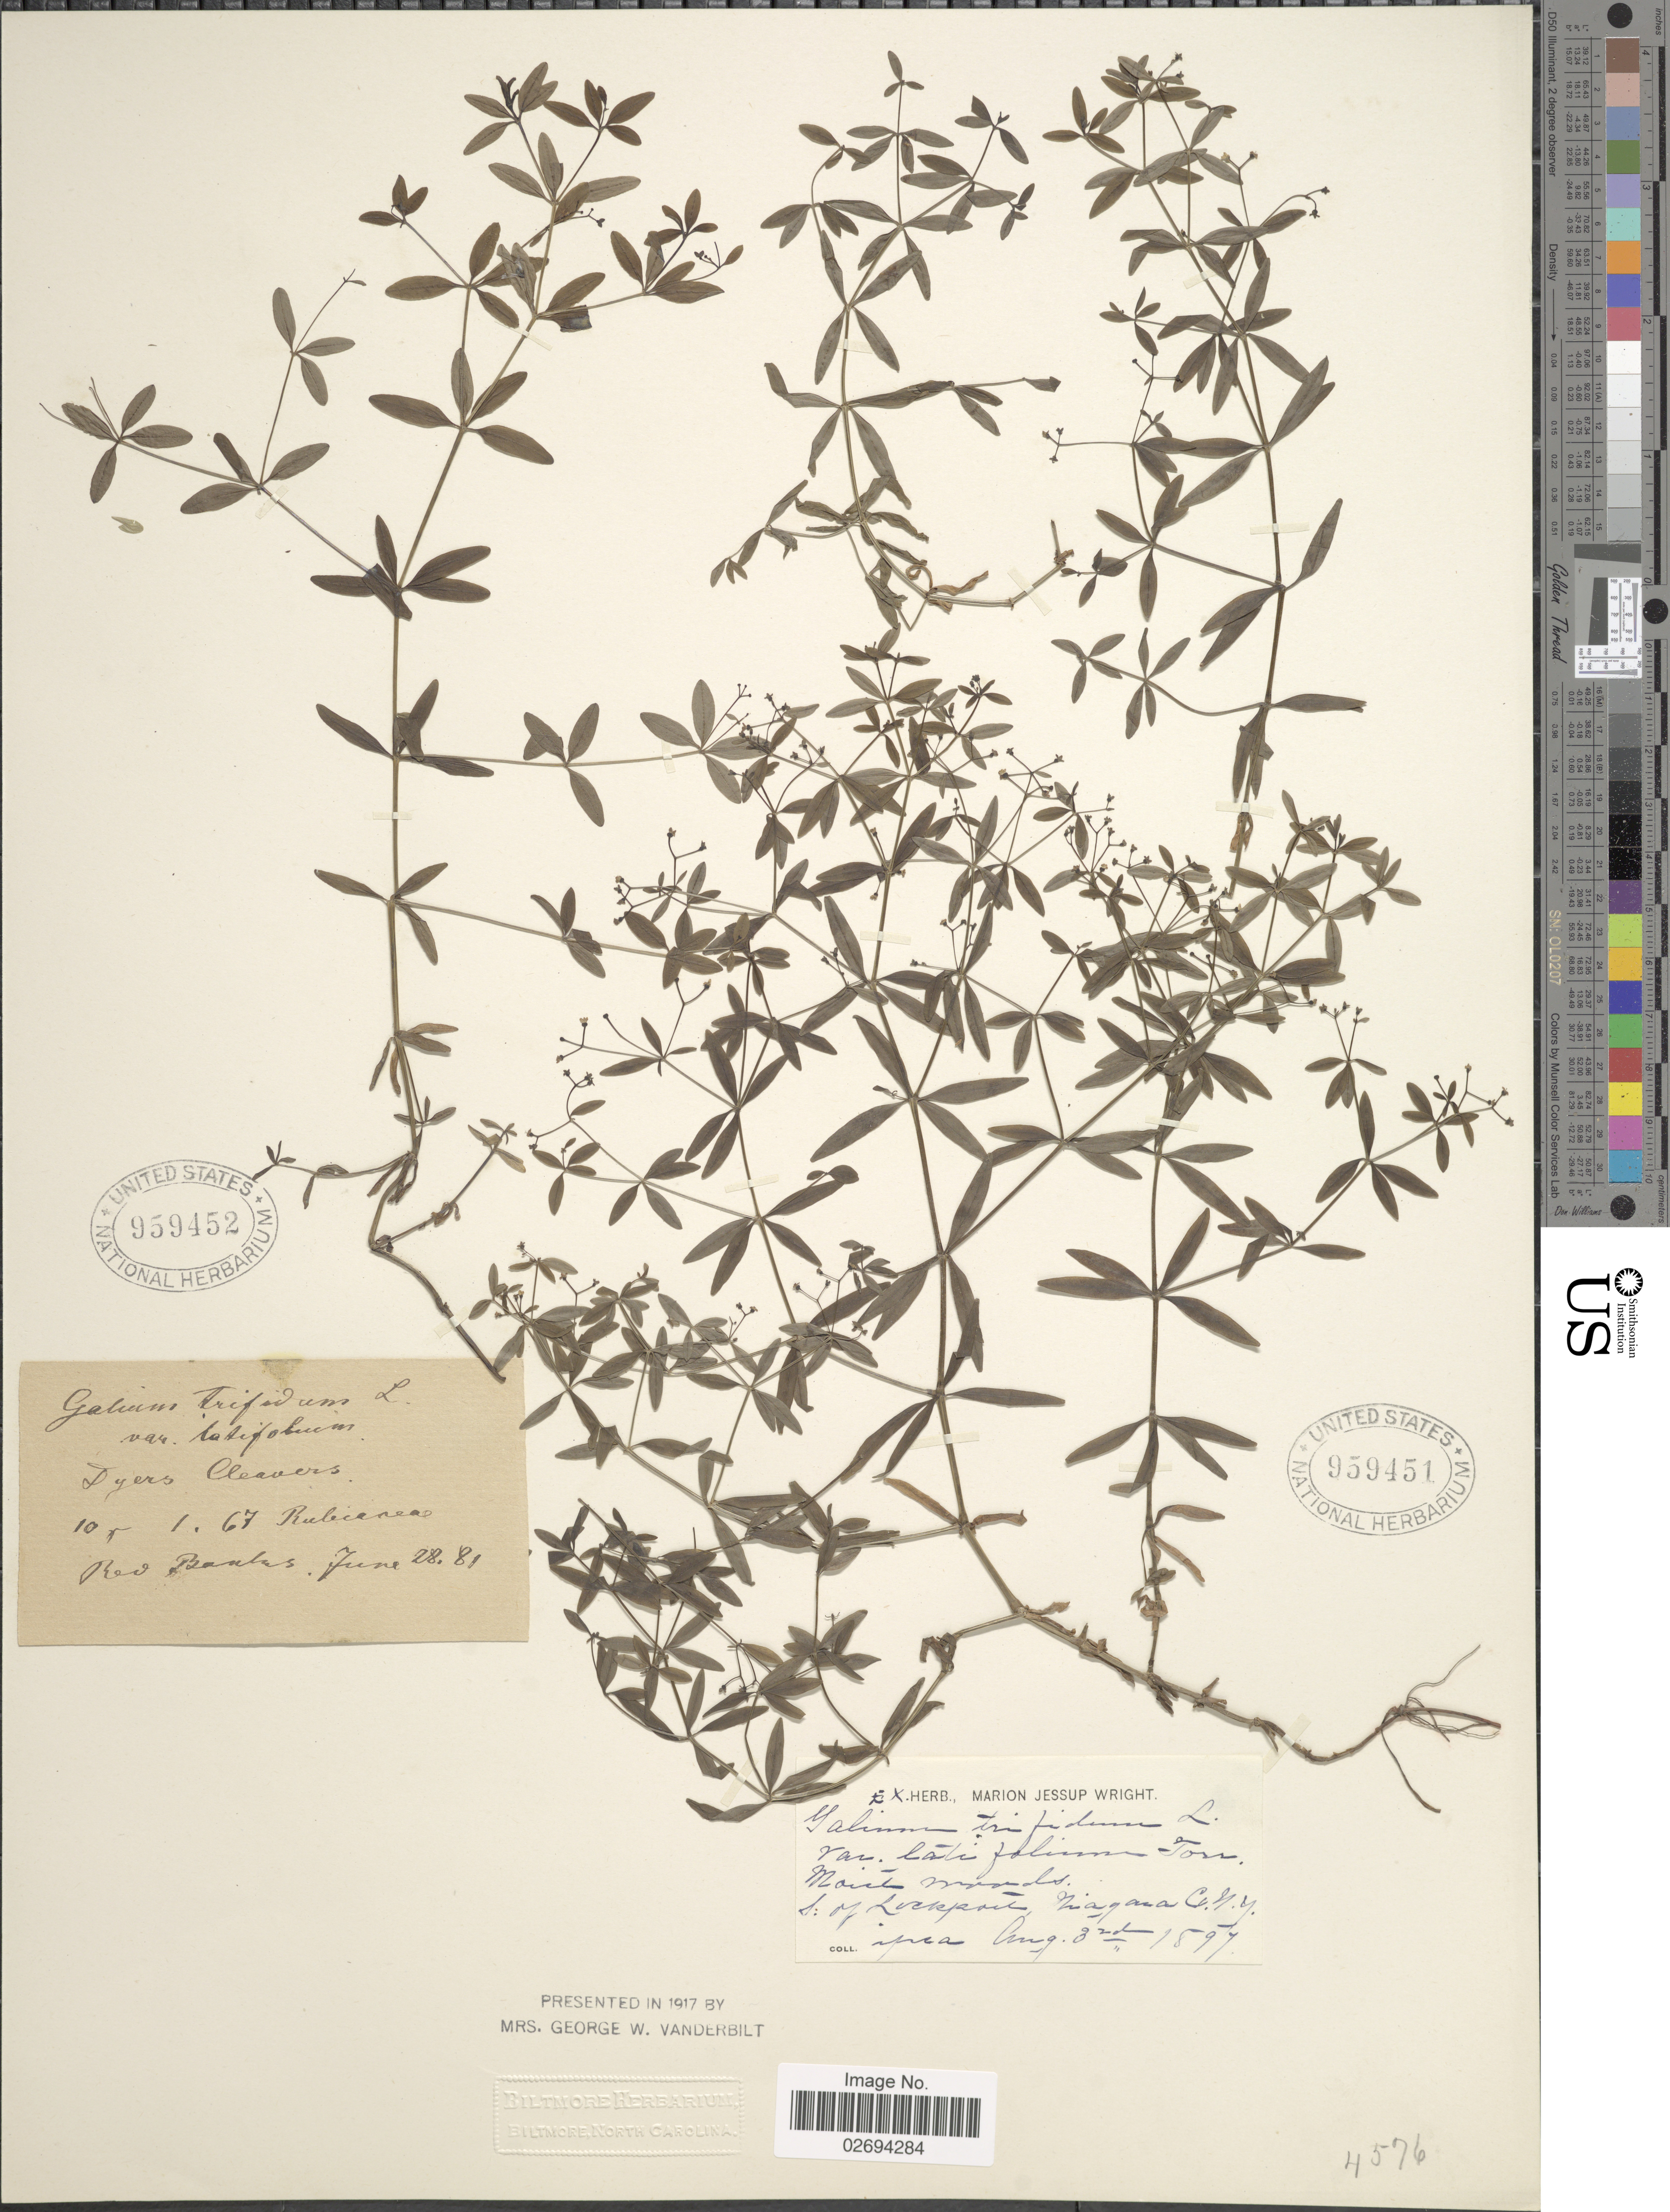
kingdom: Plantae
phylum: Tracheophyta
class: Magnoliopsida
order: Gentianales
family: Rubiaceae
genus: Galium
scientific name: Galium trifidum var. latifolium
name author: Torr.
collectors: Ex herb. Marion Jessup Wright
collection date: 1897-08-03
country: United States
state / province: New York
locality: S. of Luckport, Niagara Co. N.Y.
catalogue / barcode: US 959451-2